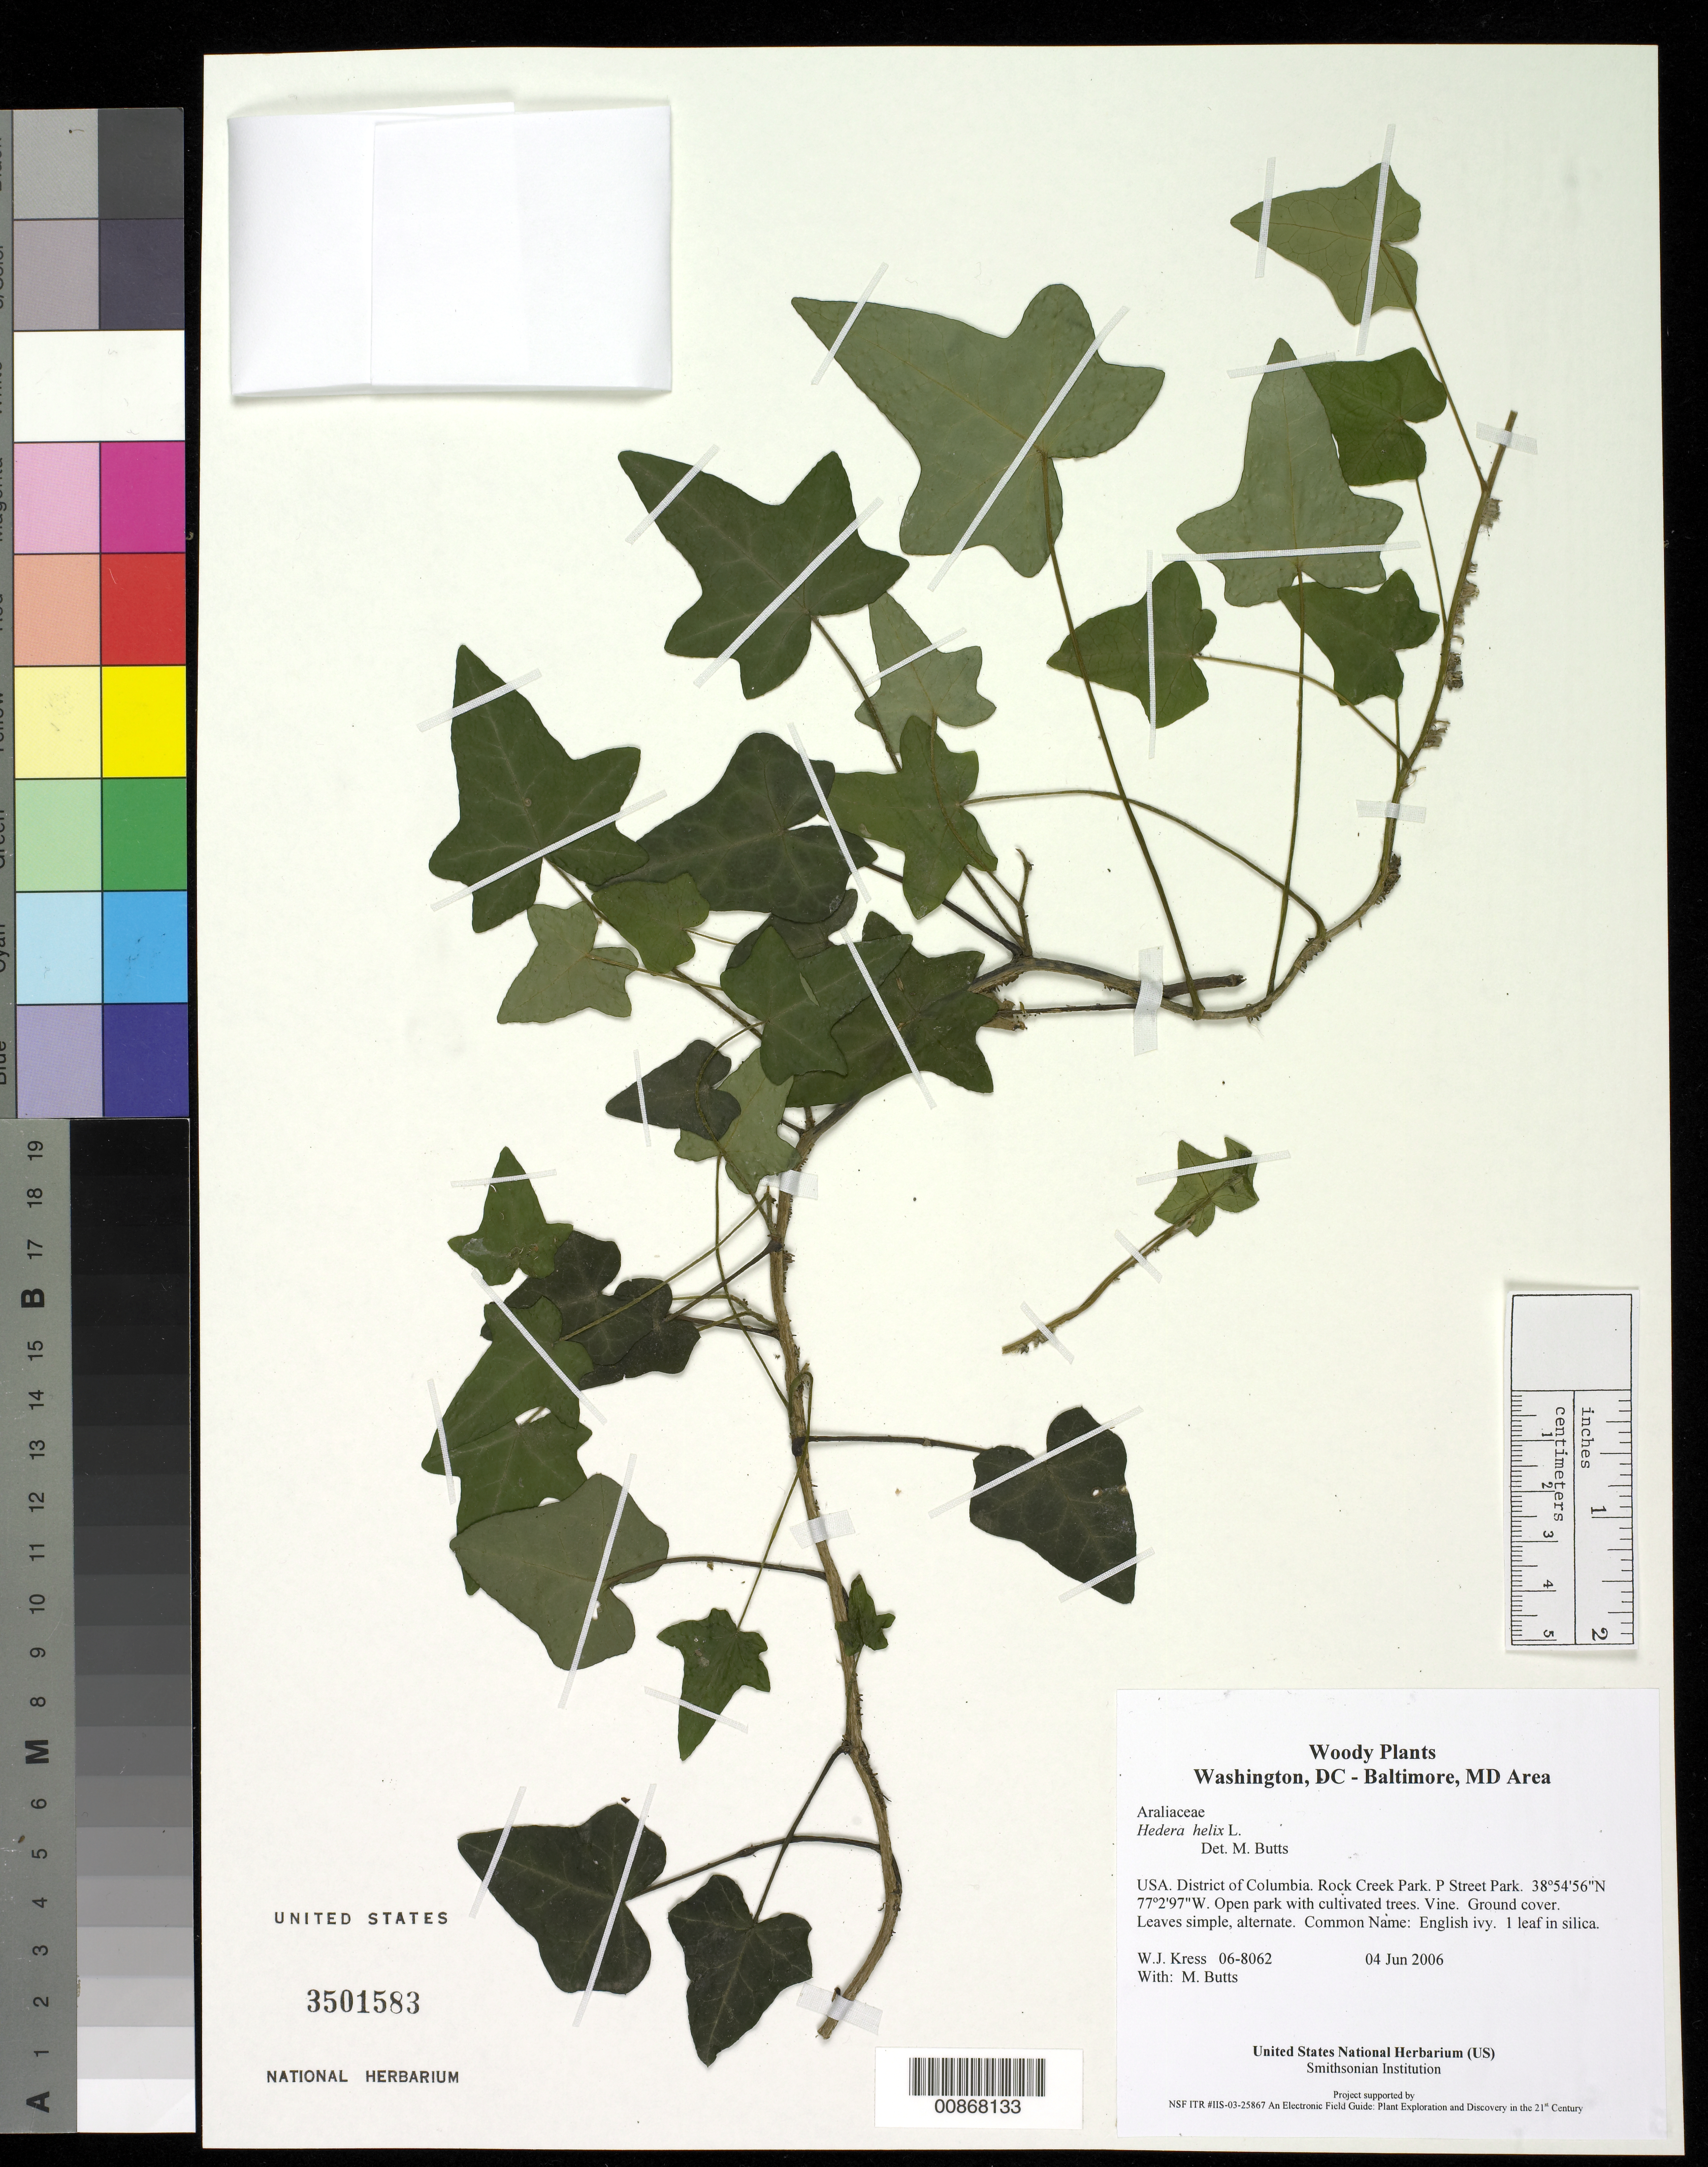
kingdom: Plantae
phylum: Tracheophyta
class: Magnoliopsida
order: Apiales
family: Araliaceae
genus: Hedera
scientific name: Hedera helix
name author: L.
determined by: Butts, M. B.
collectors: W. J. Kress & M. B. Butts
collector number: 06-8062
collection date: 2006-06-04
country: United States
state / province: District of Columbia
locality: P Street Park, Rock Creek Park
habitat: Open park with cultivated trees.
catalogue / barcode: US 3501583